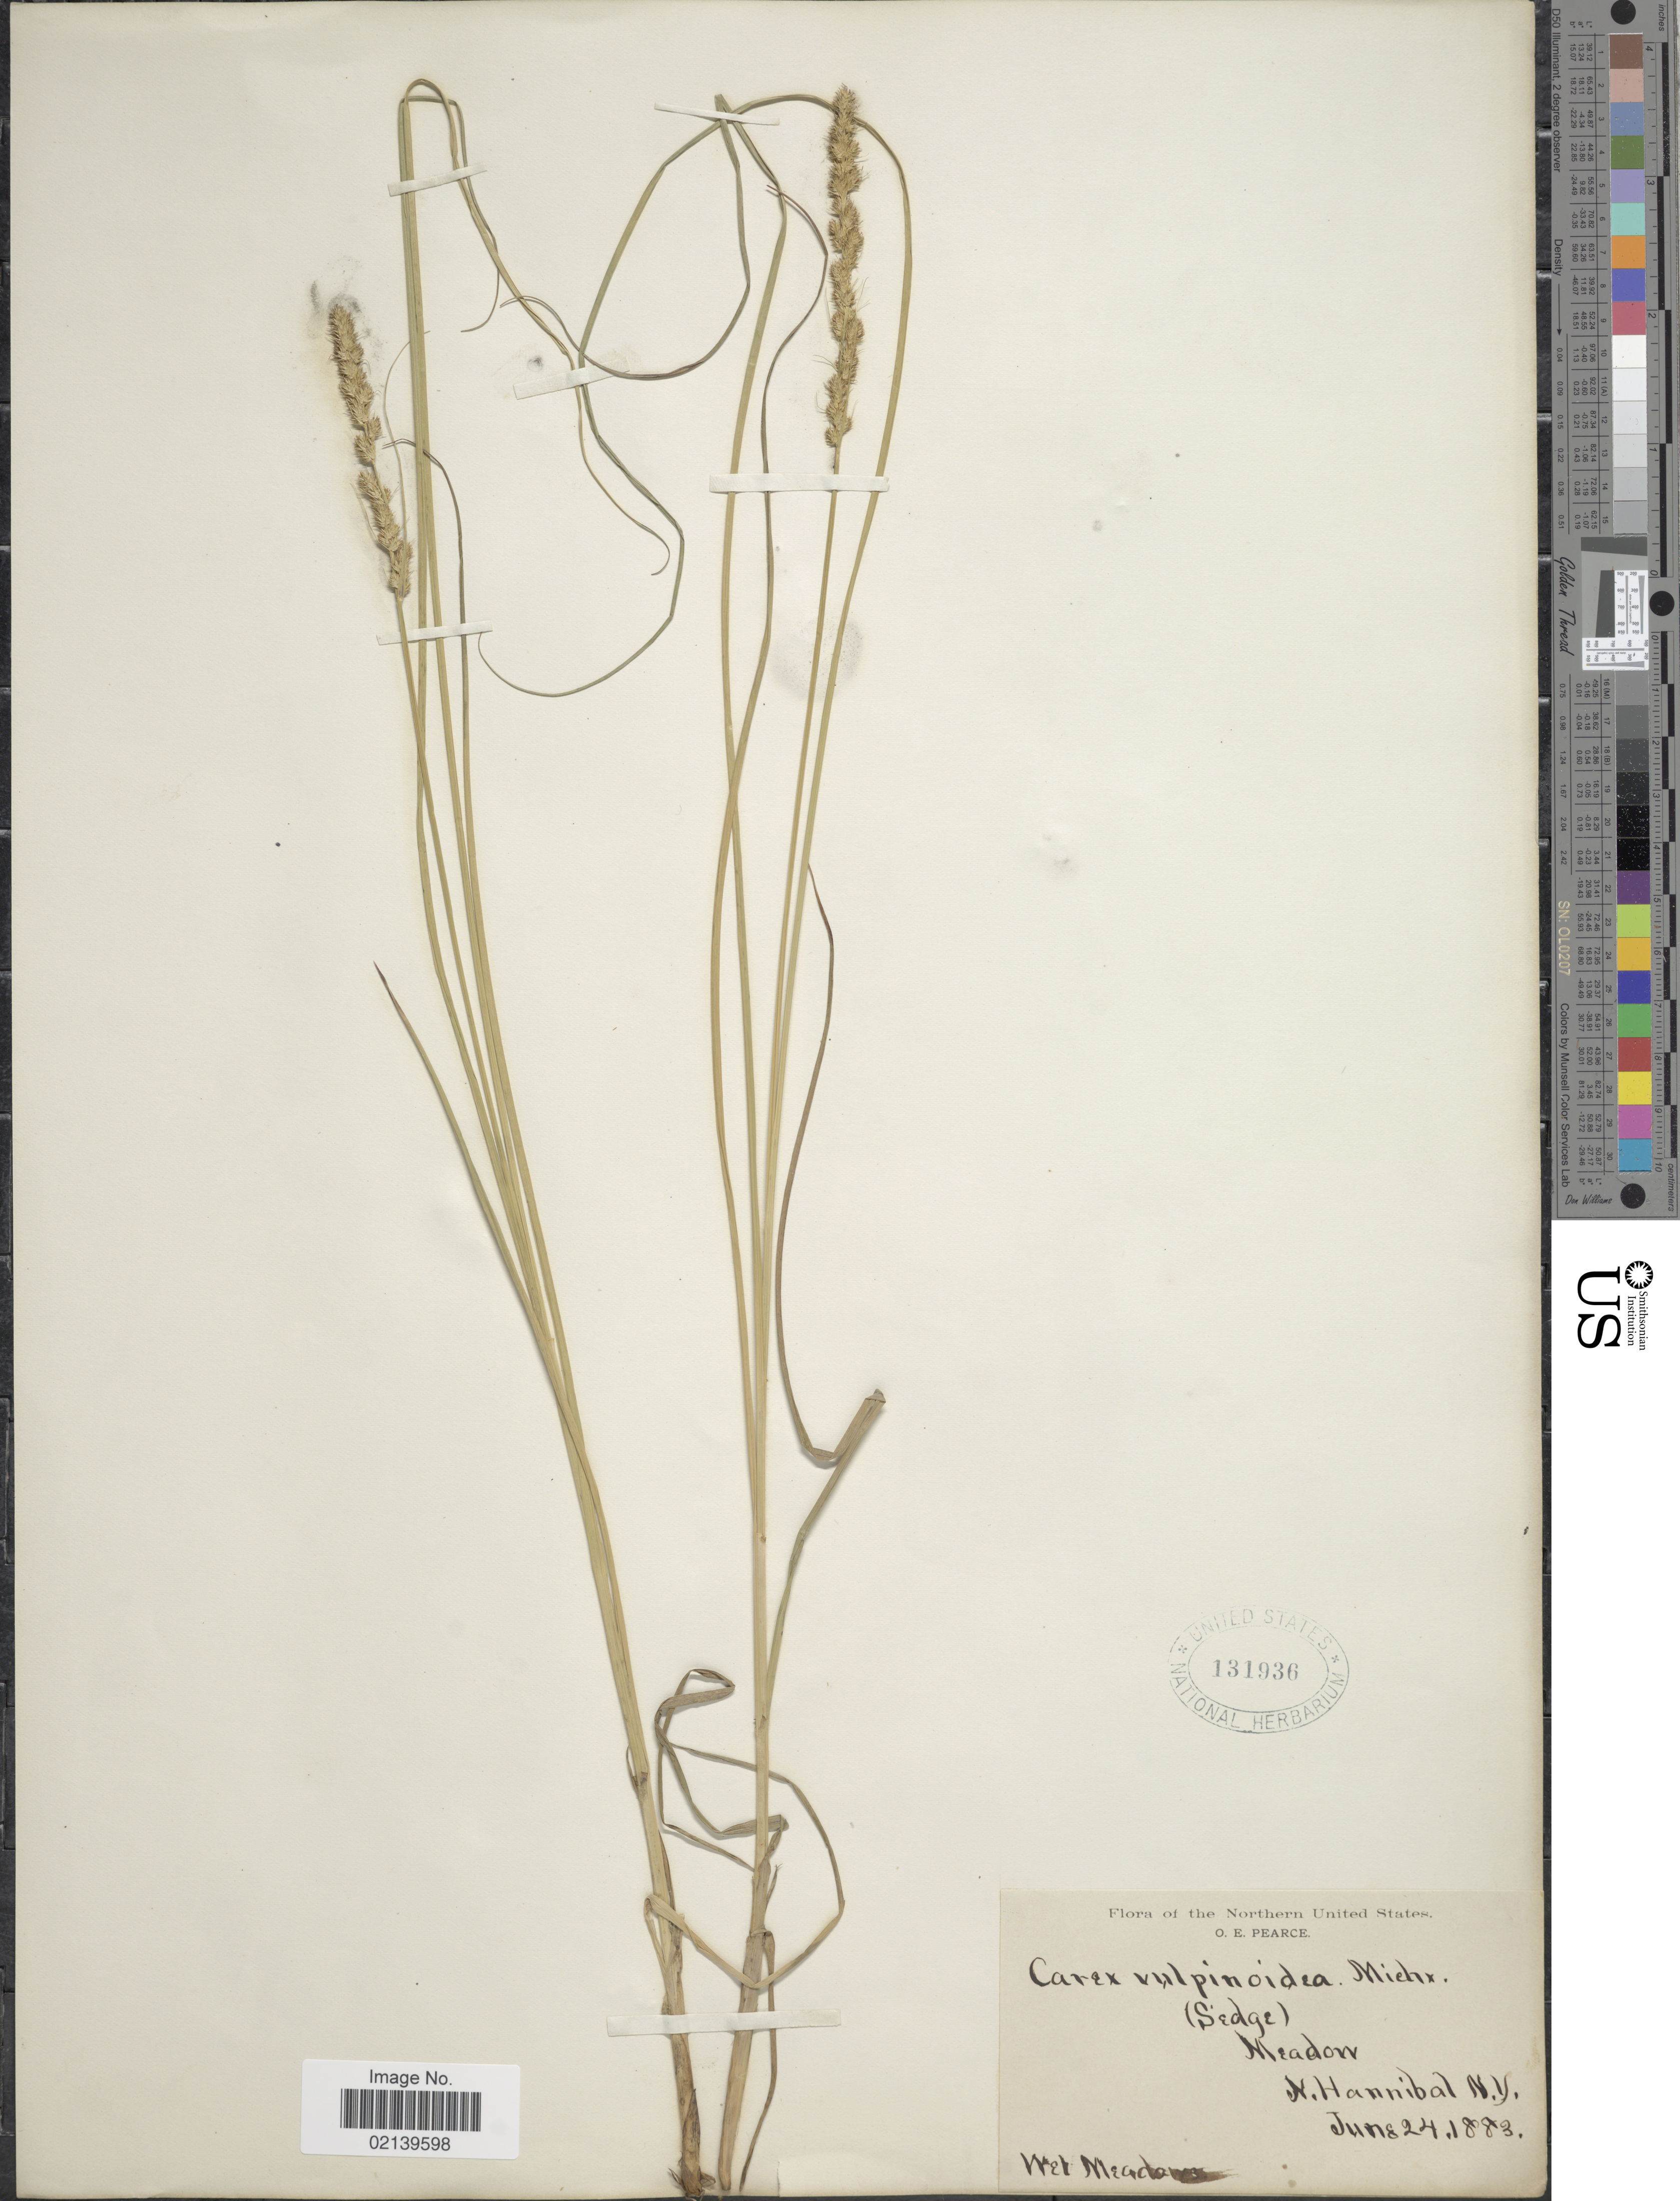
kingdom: Plantae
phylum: Tracheophyta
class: Liliopsida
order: Poales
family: Cyperaceae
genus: Carex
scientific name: Carex vulpinoidea Michx.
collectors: O. E. Pearce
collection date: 1883-06-24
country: United States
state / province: New York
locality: Northern United States, N. Hannibal N.Y.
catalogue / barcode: US 131936